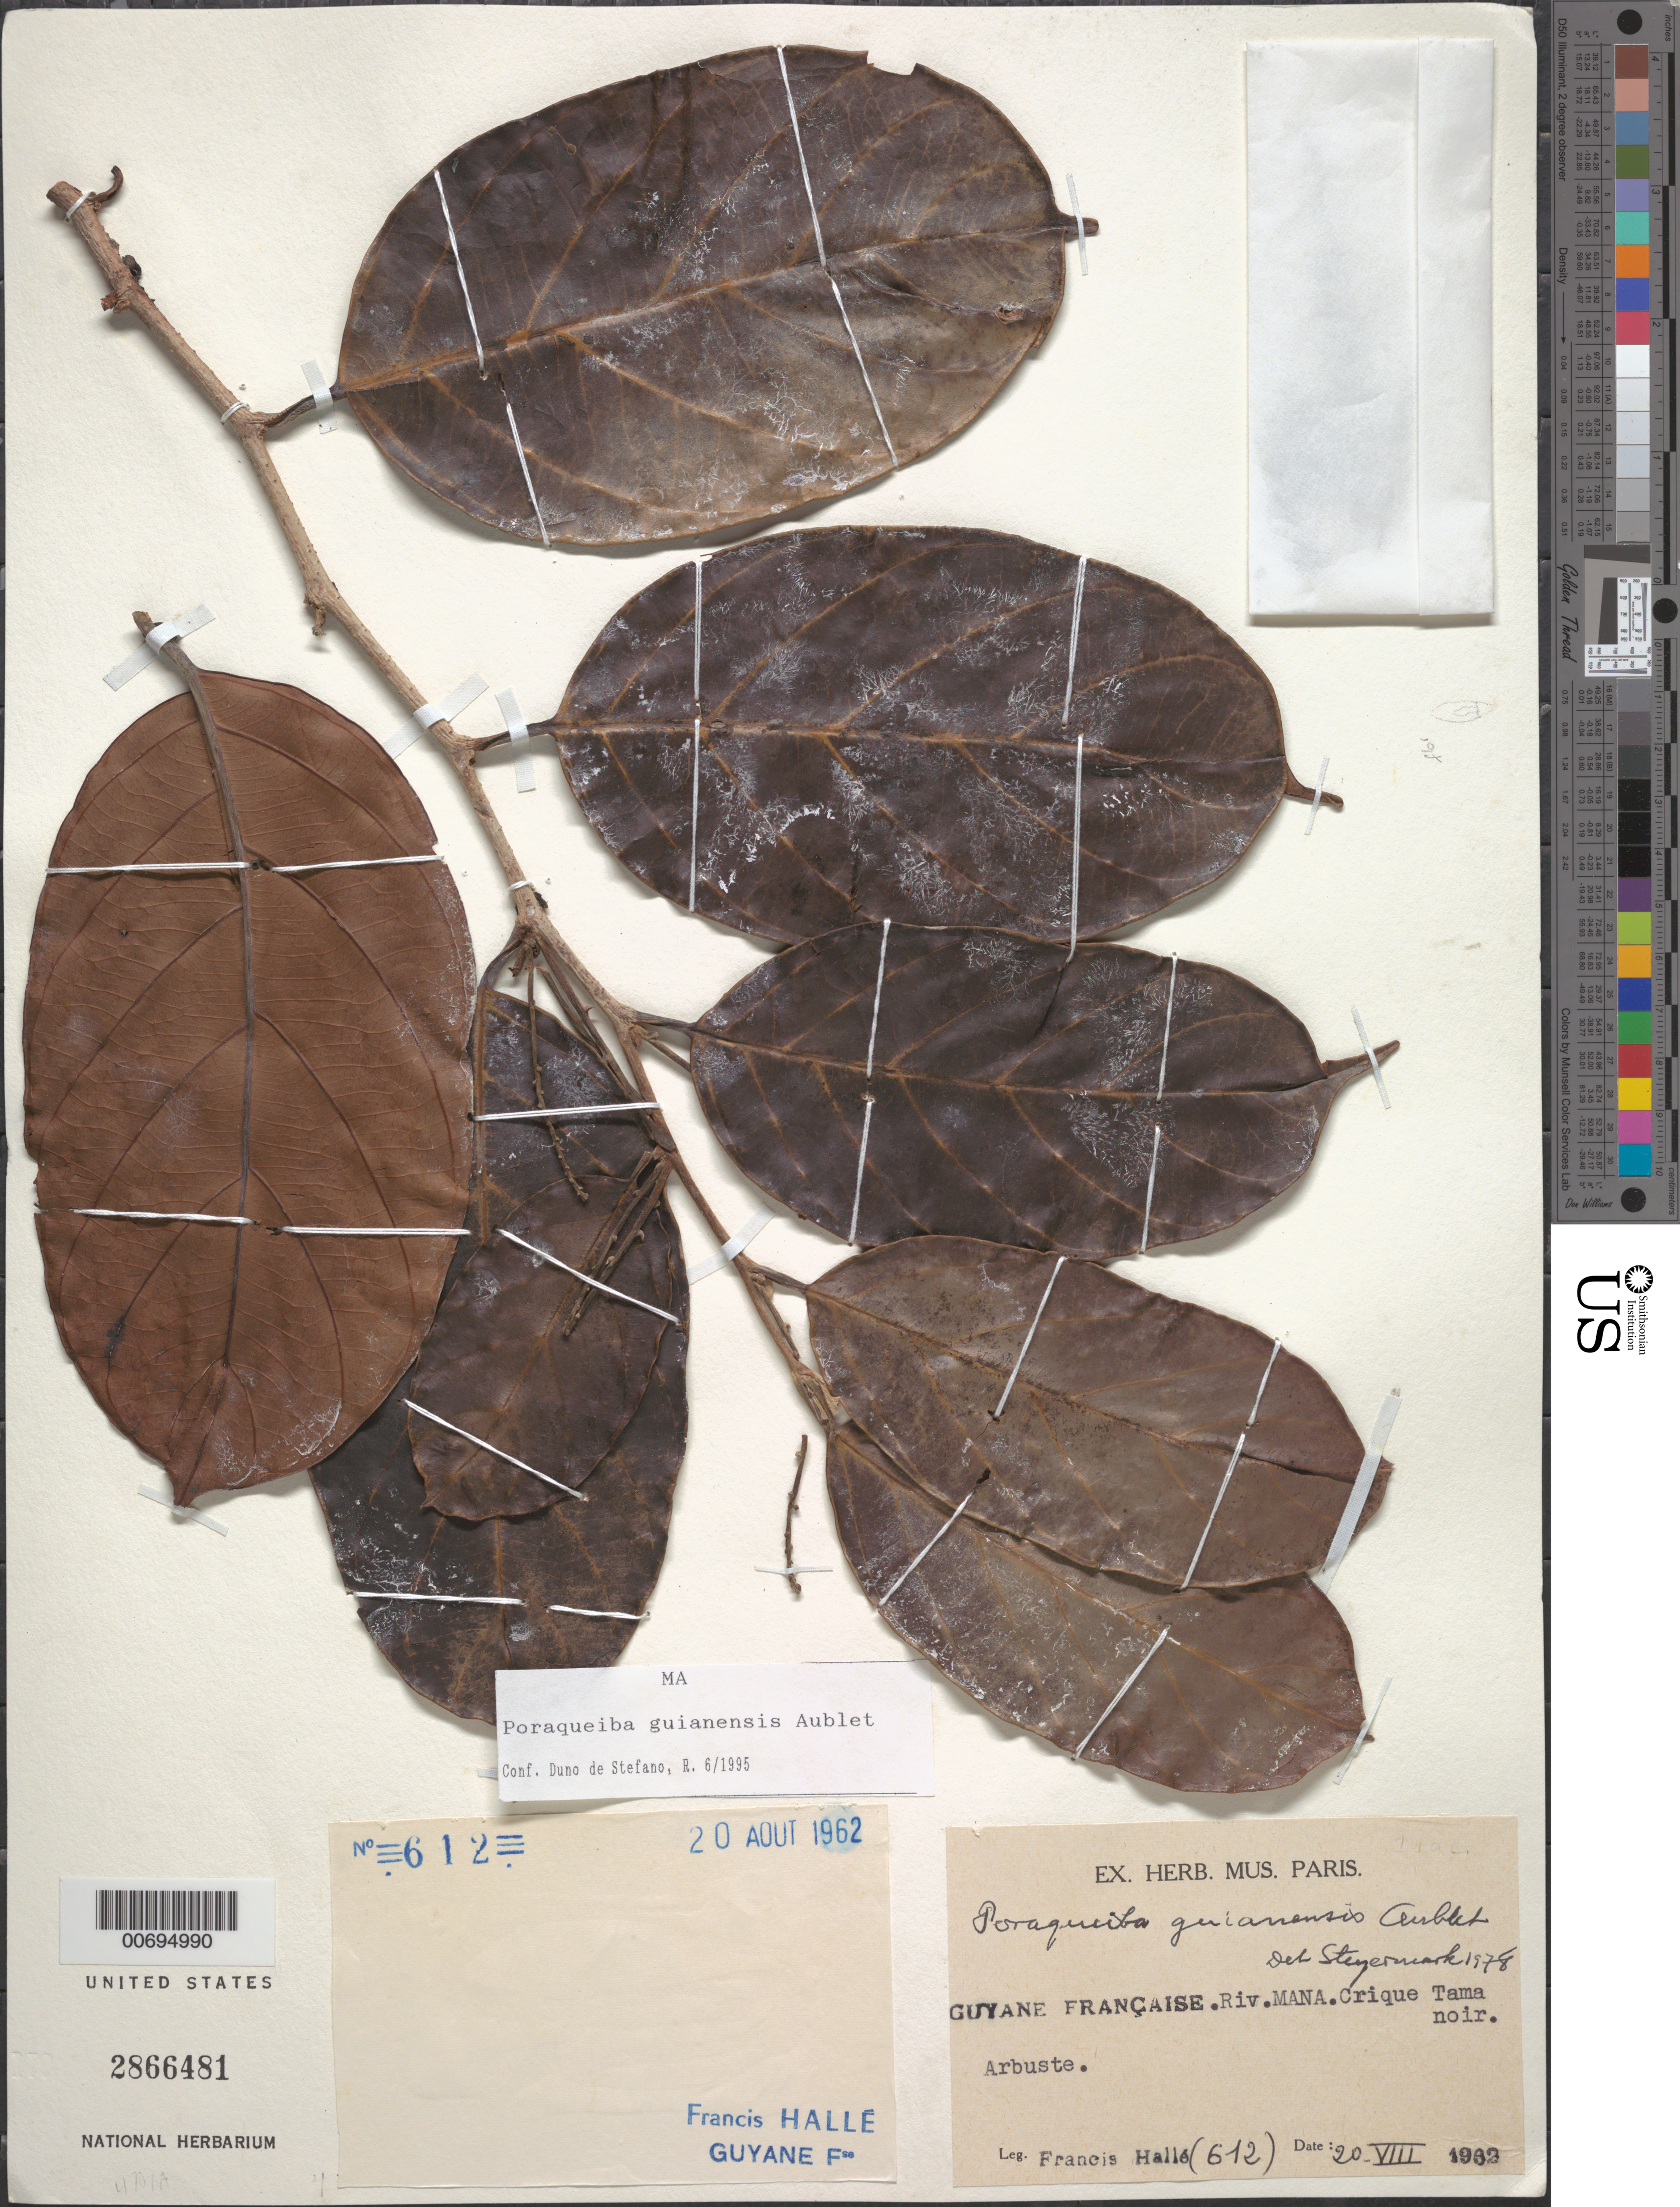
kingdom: Plantae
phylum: Tracheophyta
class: Magnoliopsida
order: Metteniusales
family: Metteniusaceae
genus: Poraqueiba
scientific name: Poraqueiba guianensis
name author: Aubl.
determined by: Duno de Stefano, R.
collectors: F. Hallé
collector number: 612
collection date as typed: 20-Aug-62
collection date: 1962-08-20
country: French Guiana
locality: Rivière Mana, crique Tamanoir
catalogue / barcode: US 2866481